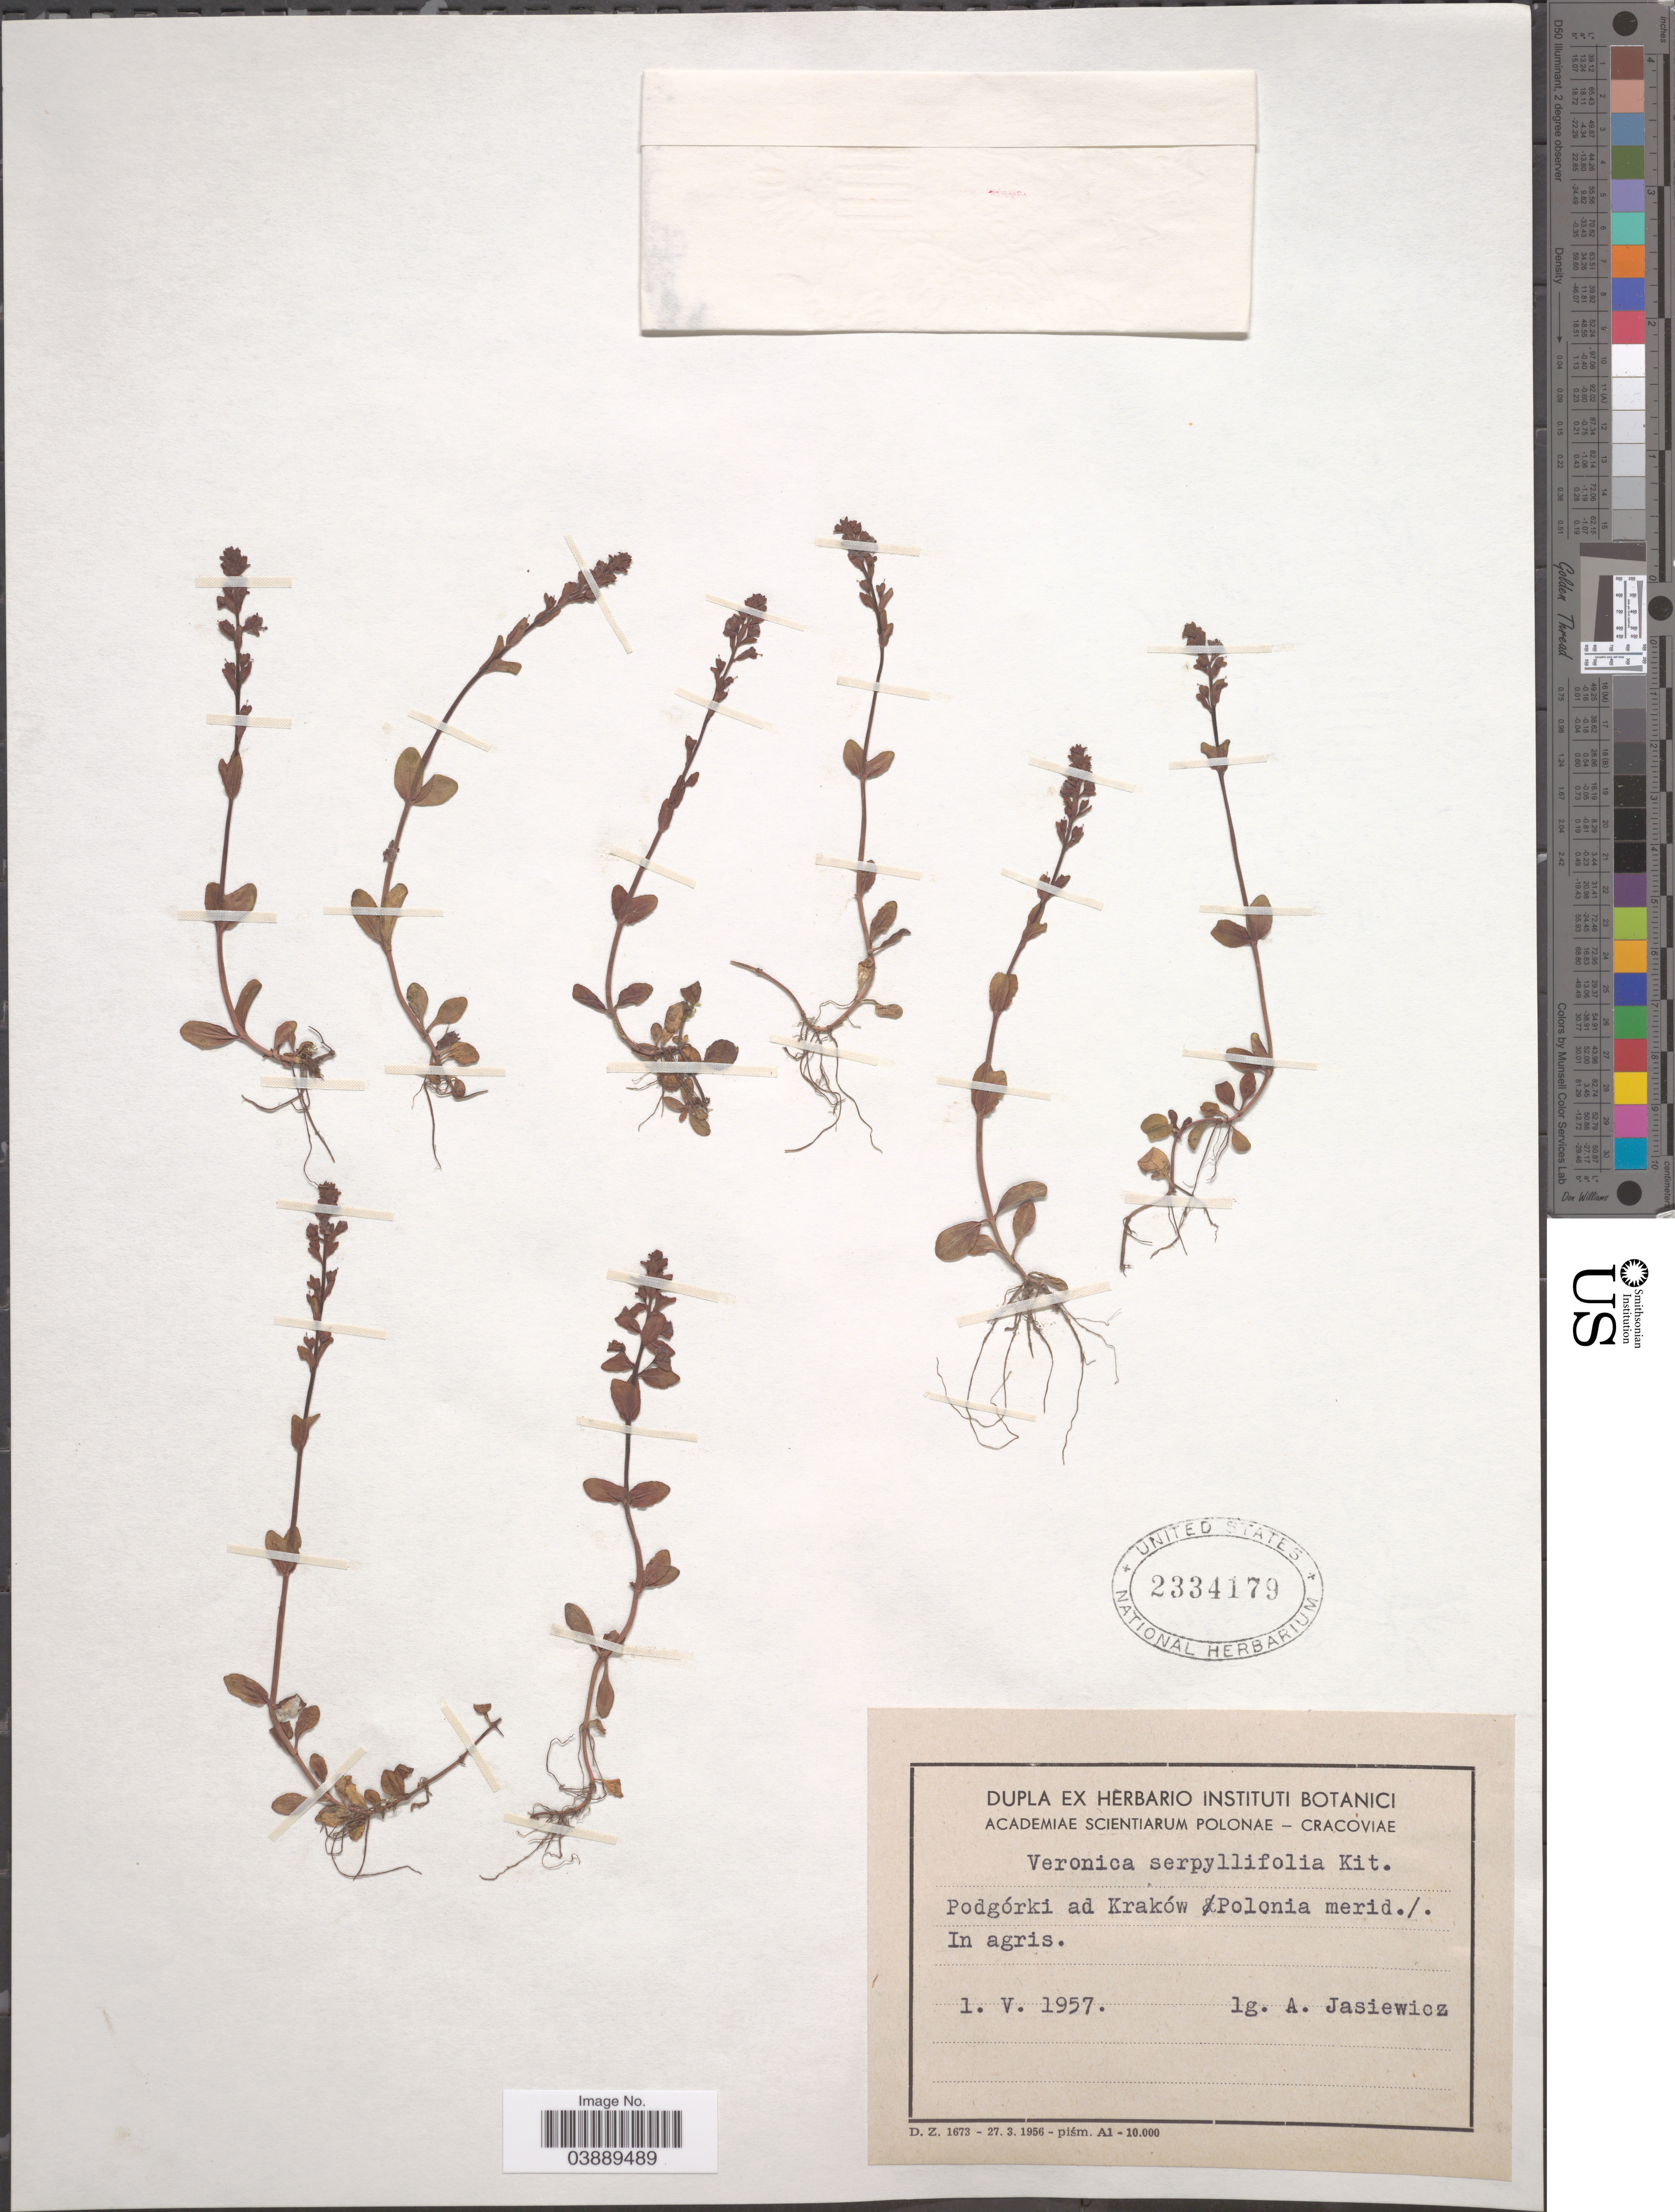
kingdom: Plantae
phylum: Tracheophyta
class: Magnoliopsida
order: Lamiales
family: Plantaginaceae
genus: Veronica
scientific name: Veronica serpyllifolia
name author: L.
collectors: A. Jasiewicz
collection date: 1957-05-01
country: Poland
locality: Podgórki ad Kraków/ Polonia merid./. In agris.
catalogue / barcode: US 2334179